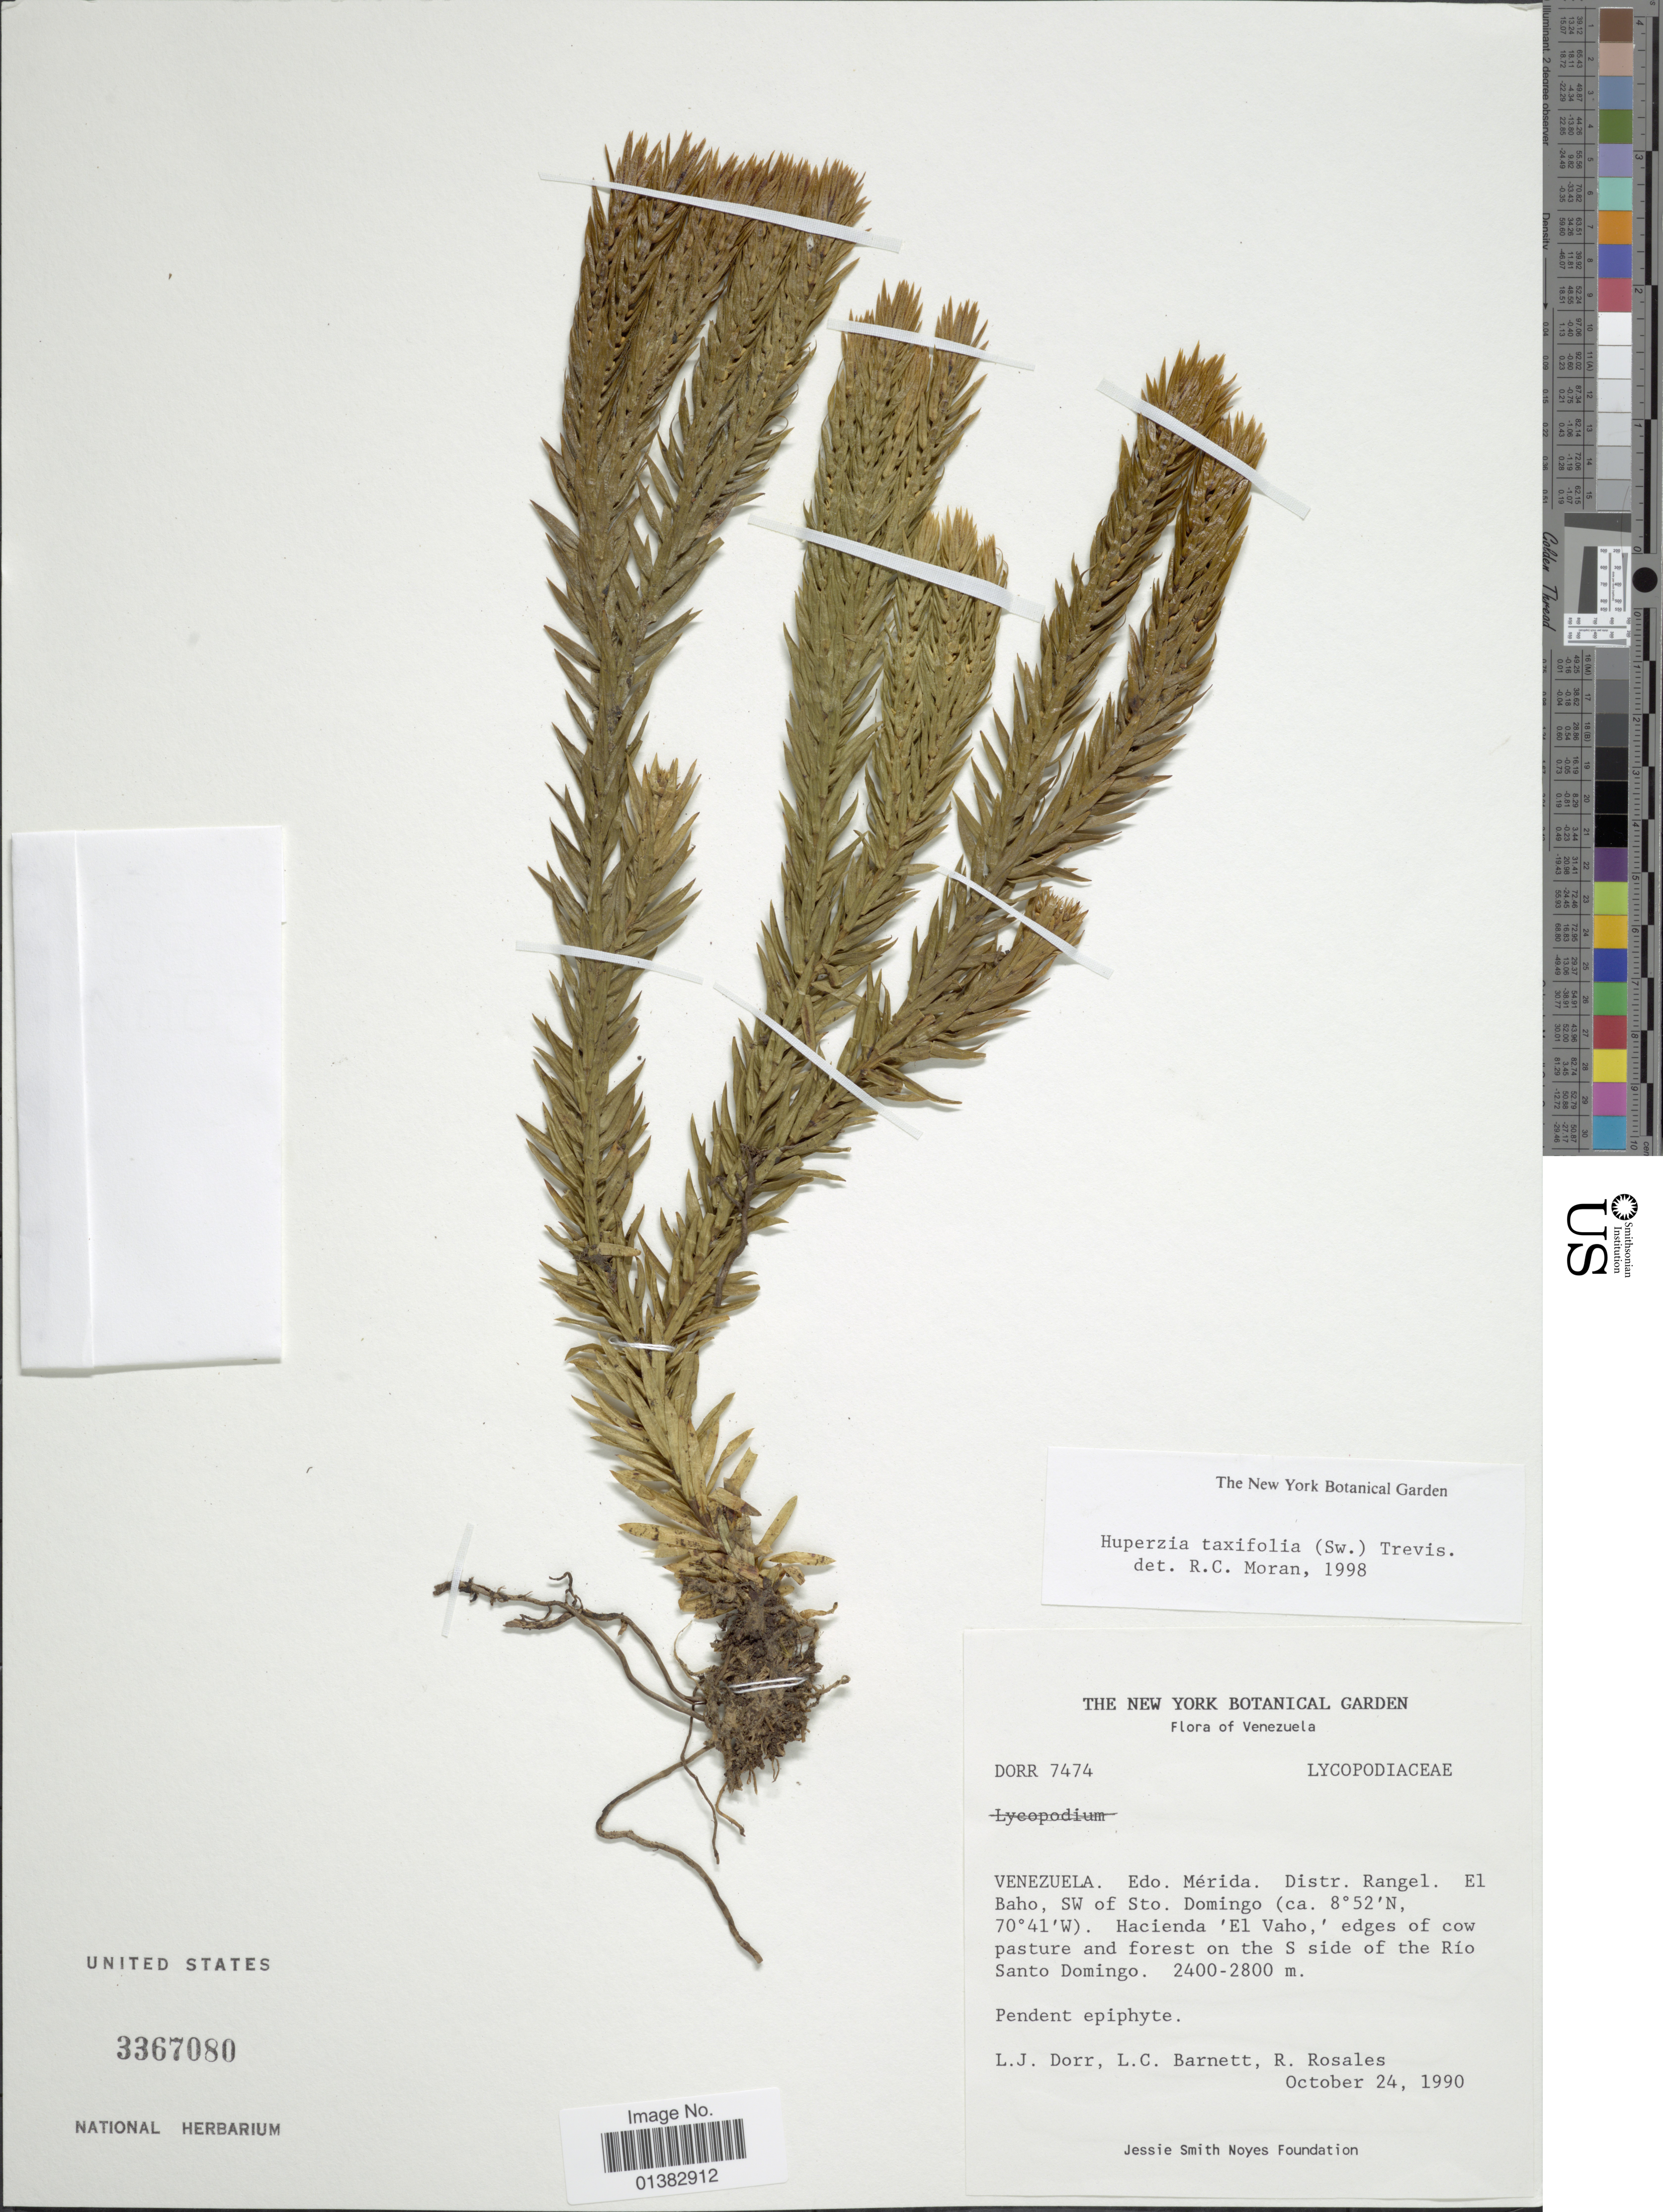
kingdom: Plantae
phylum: Tracheophyta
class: Lycopodiopsida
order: Lycopodiales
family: Lycopodiaceae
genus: Phlegmariurus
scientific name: Phlegmariurus taxifolius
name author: (Sw.) Á. Löve & D. Löve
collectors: L. J. Dorr, L. C. Barnett & R. Rosales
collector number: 7474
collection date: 1990-10-24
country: Venezuela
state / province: Mérida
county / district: Rangel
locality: El Baho, SW of Sto. Domingo. Hacienda 'El Vaho' S side of the Río Santo Domingo.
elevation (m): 2400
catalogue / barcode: US 3367080